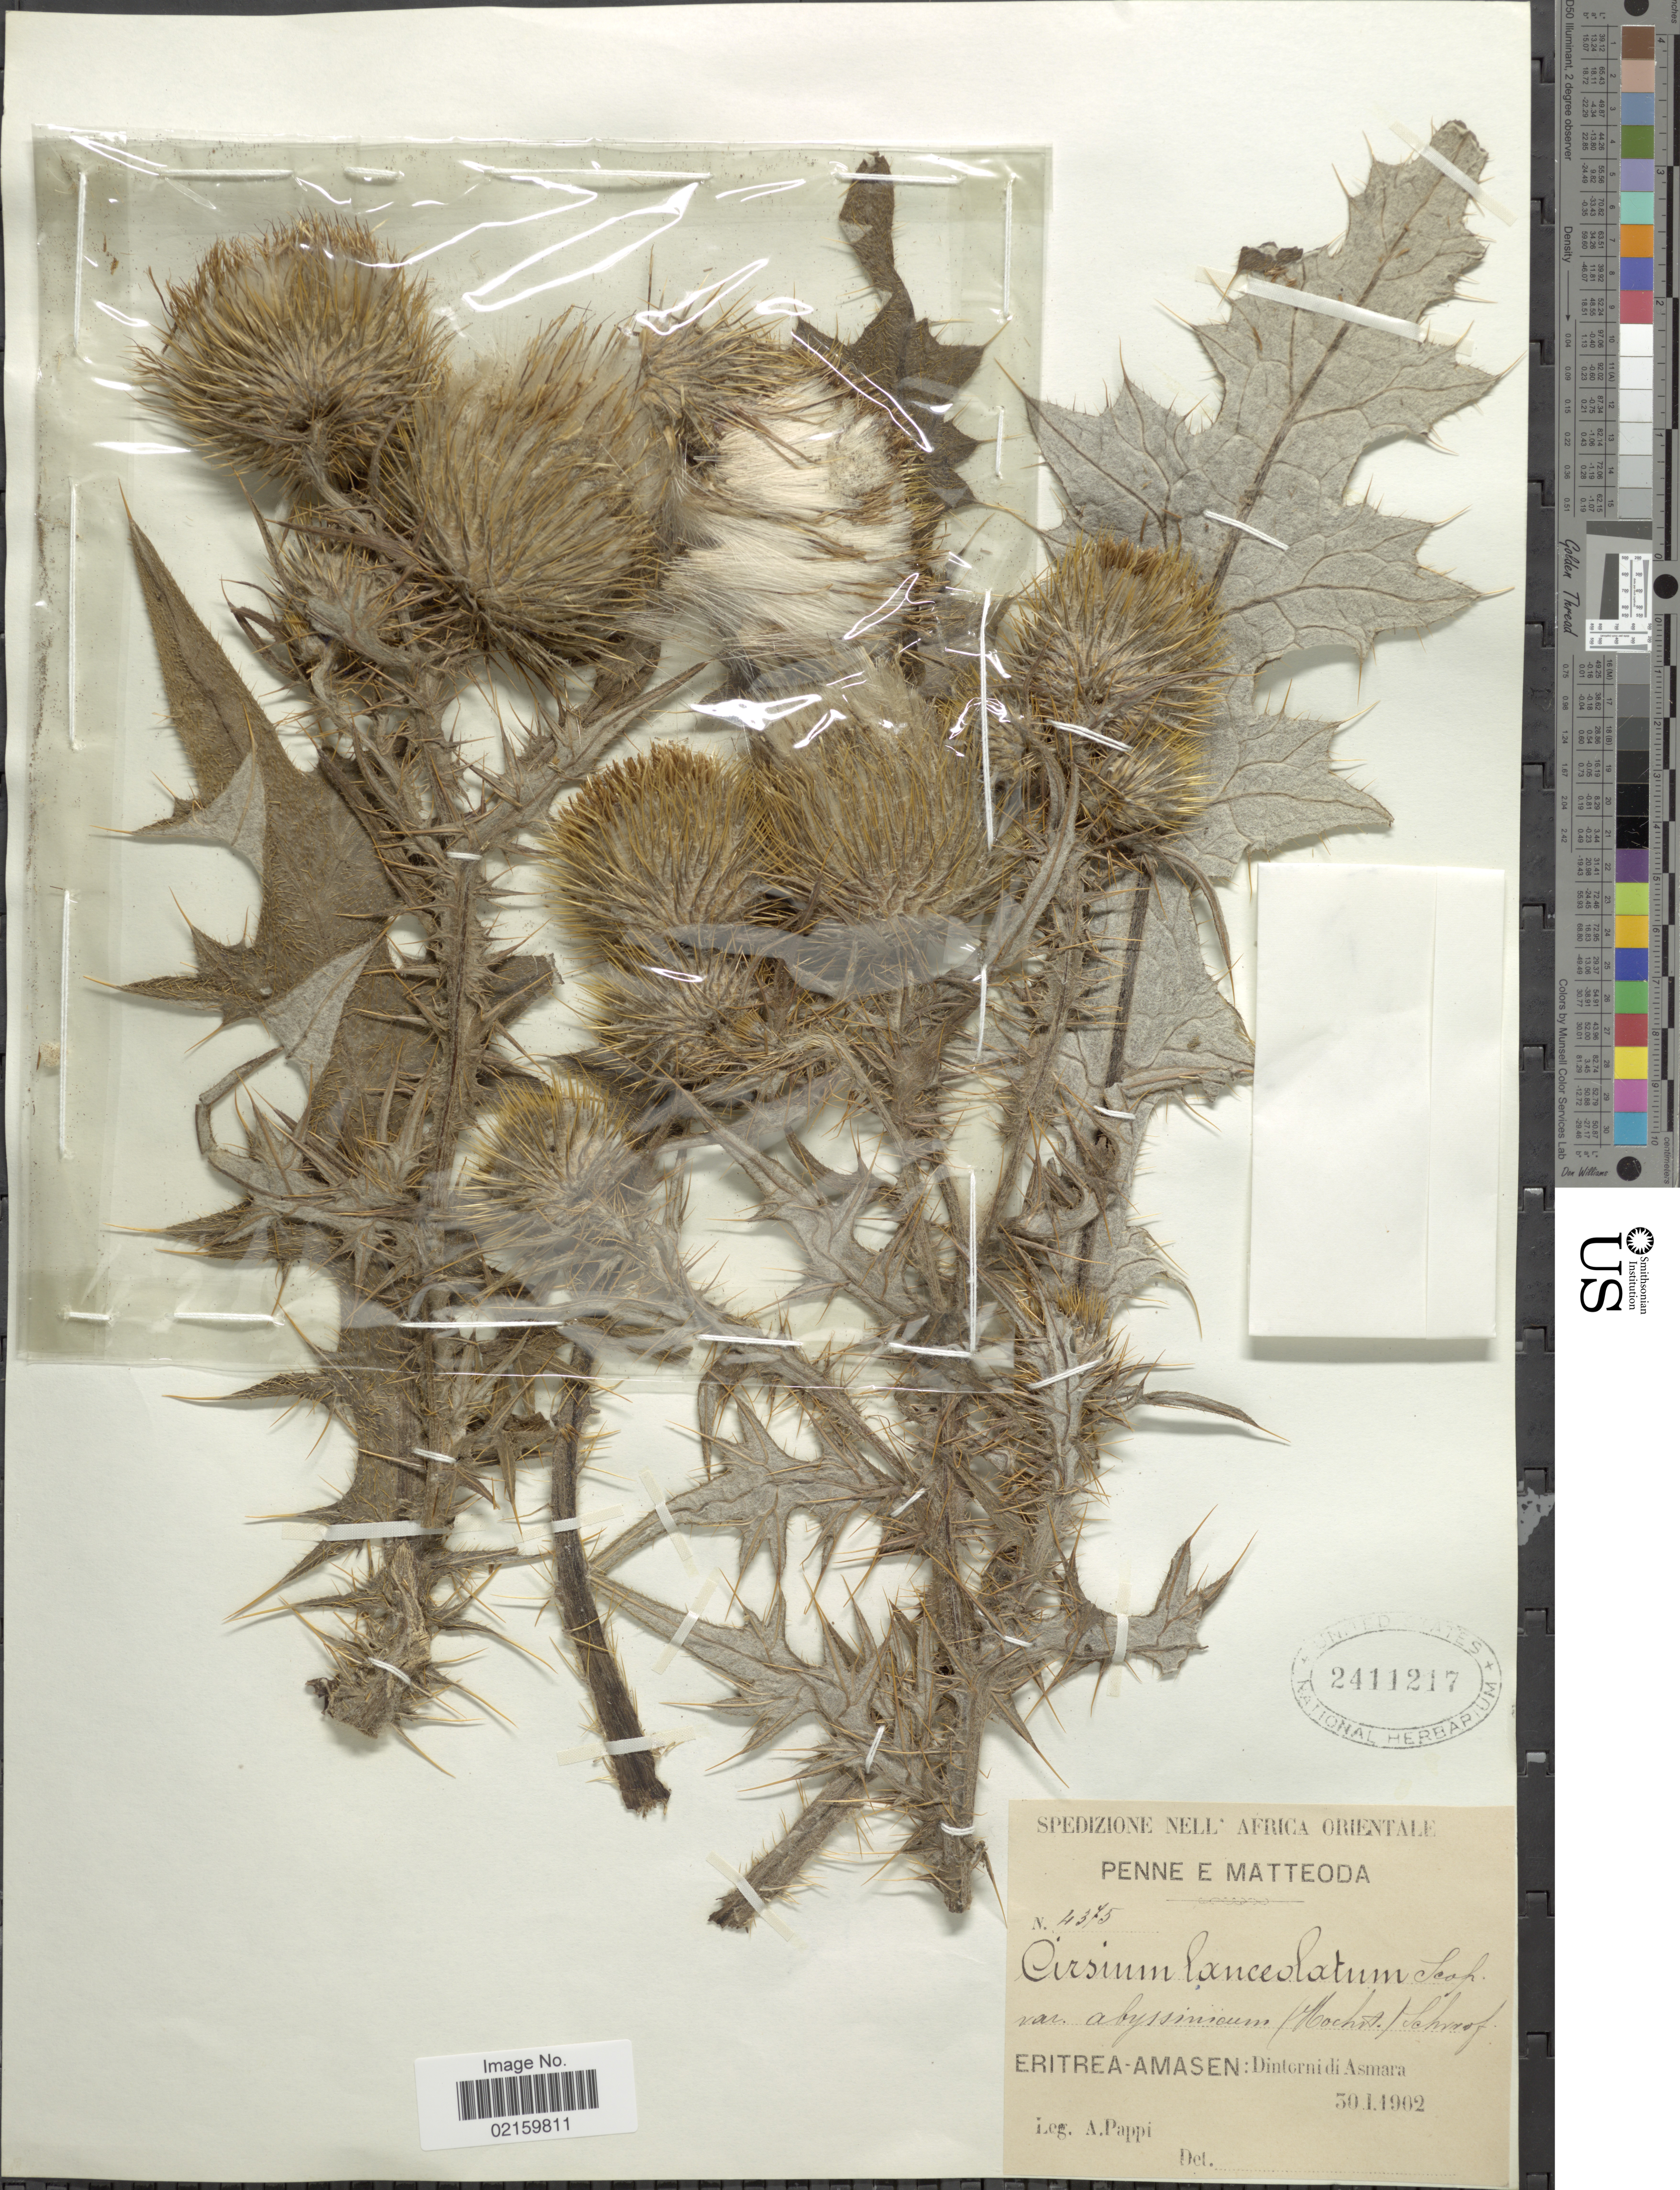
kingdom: Plantae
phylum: Tracheophyta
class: Magnoliopsida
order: Asterales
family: Asteraceae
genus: Cynara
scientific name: Cynara cardunculus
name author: L.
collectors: A. Pappi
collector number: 4375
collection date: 1902-01-20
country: Eritrea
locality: Eritrea-Amasen: Dinternidi Asmara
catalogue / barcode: US 2411217